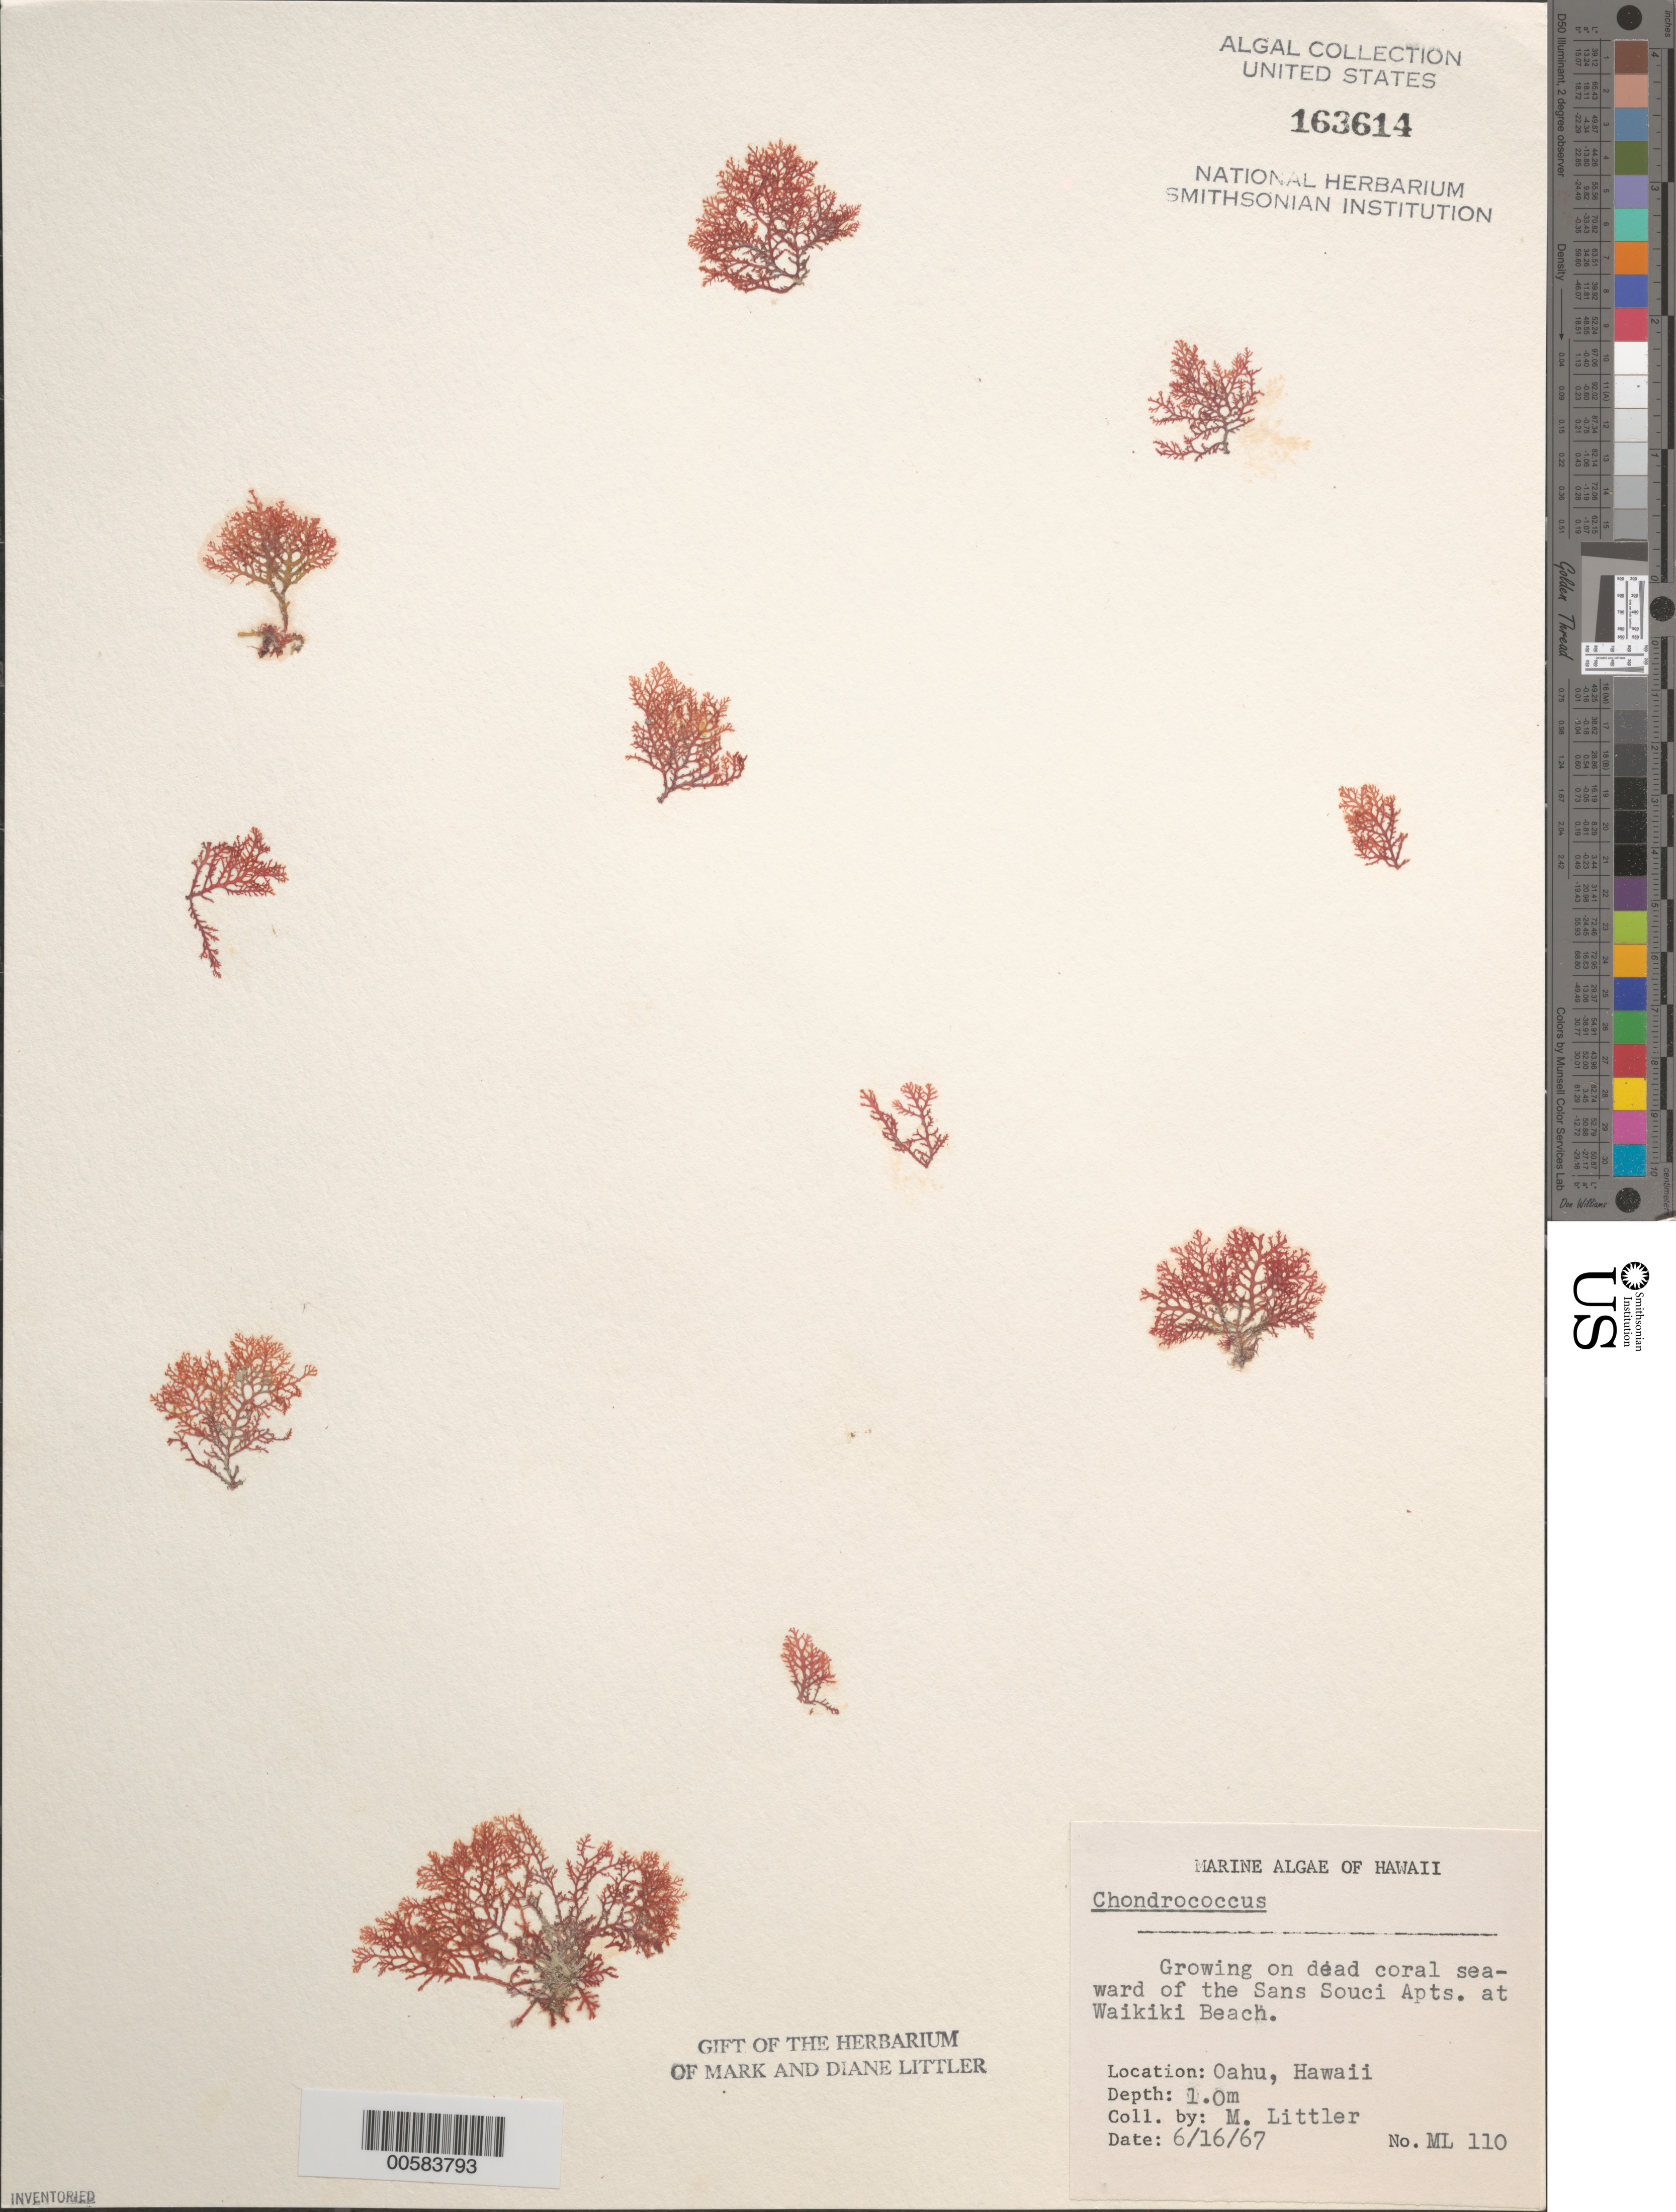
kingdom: Plantae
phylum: Rhodophyta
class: Florideophyceae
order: Gigartinales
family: Rhizophyllidaceae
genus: Chondrococcus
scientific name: Chondrococcus sp.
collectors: M. M. Littler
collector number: ML 110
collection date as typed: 16 Jun 1967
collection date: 1967-06-16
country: United States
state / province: Hawaii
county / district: Honolulu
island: Oahu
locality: Waikiki Beach near Sans Souci Apartments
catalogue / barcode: US 163614